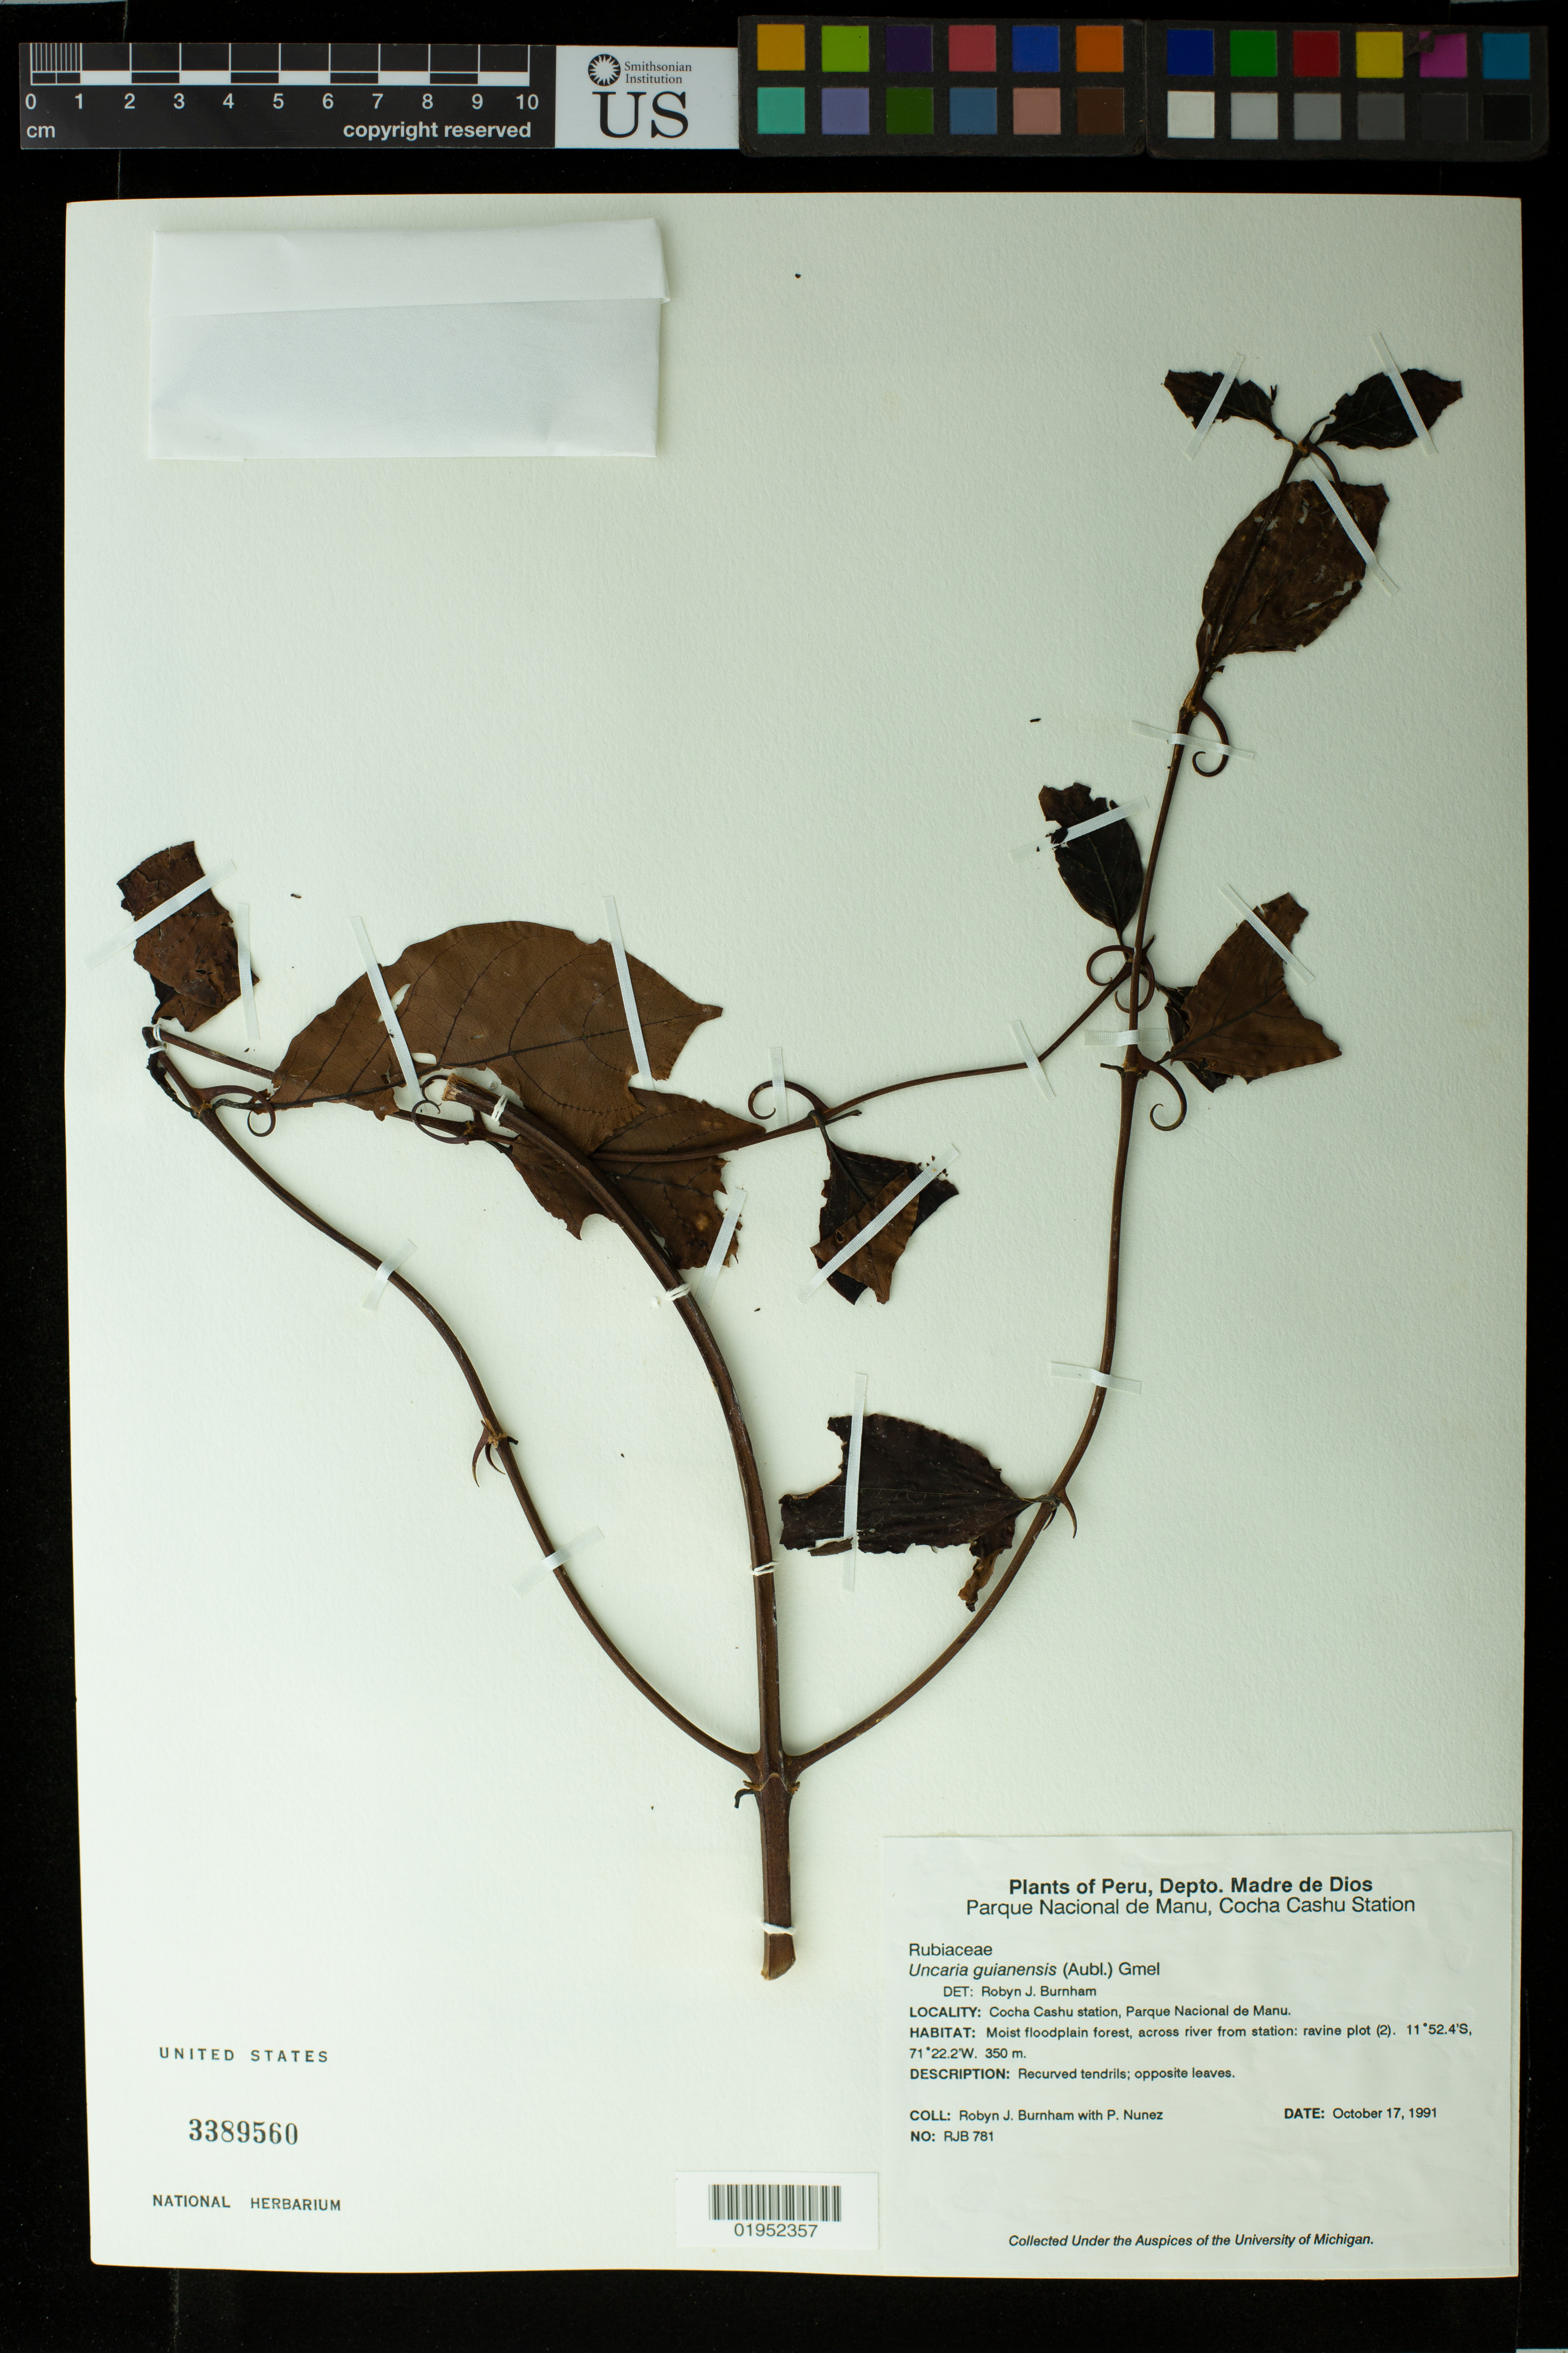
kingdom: Plantae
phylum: Tracheophyta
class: Magnoliopsida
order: Gentianales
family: Rubiaceae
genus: Uncaria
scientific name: Uncaria guianensis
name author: (Aubl.) J.F. Gmel.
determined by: Burnham, R. J.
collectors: R. J. Burnham & P. Nuñez V.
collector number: RJB 781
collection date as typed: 17 Oct 1991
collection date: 1991-10-17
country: Peru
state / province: Madre de Dios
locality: Parque Nacional de Manu, Cocha Cashu Station. Across river from station: ravine plot 2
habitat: Moist floodplain forest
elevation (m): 350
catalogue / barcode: US 3389560